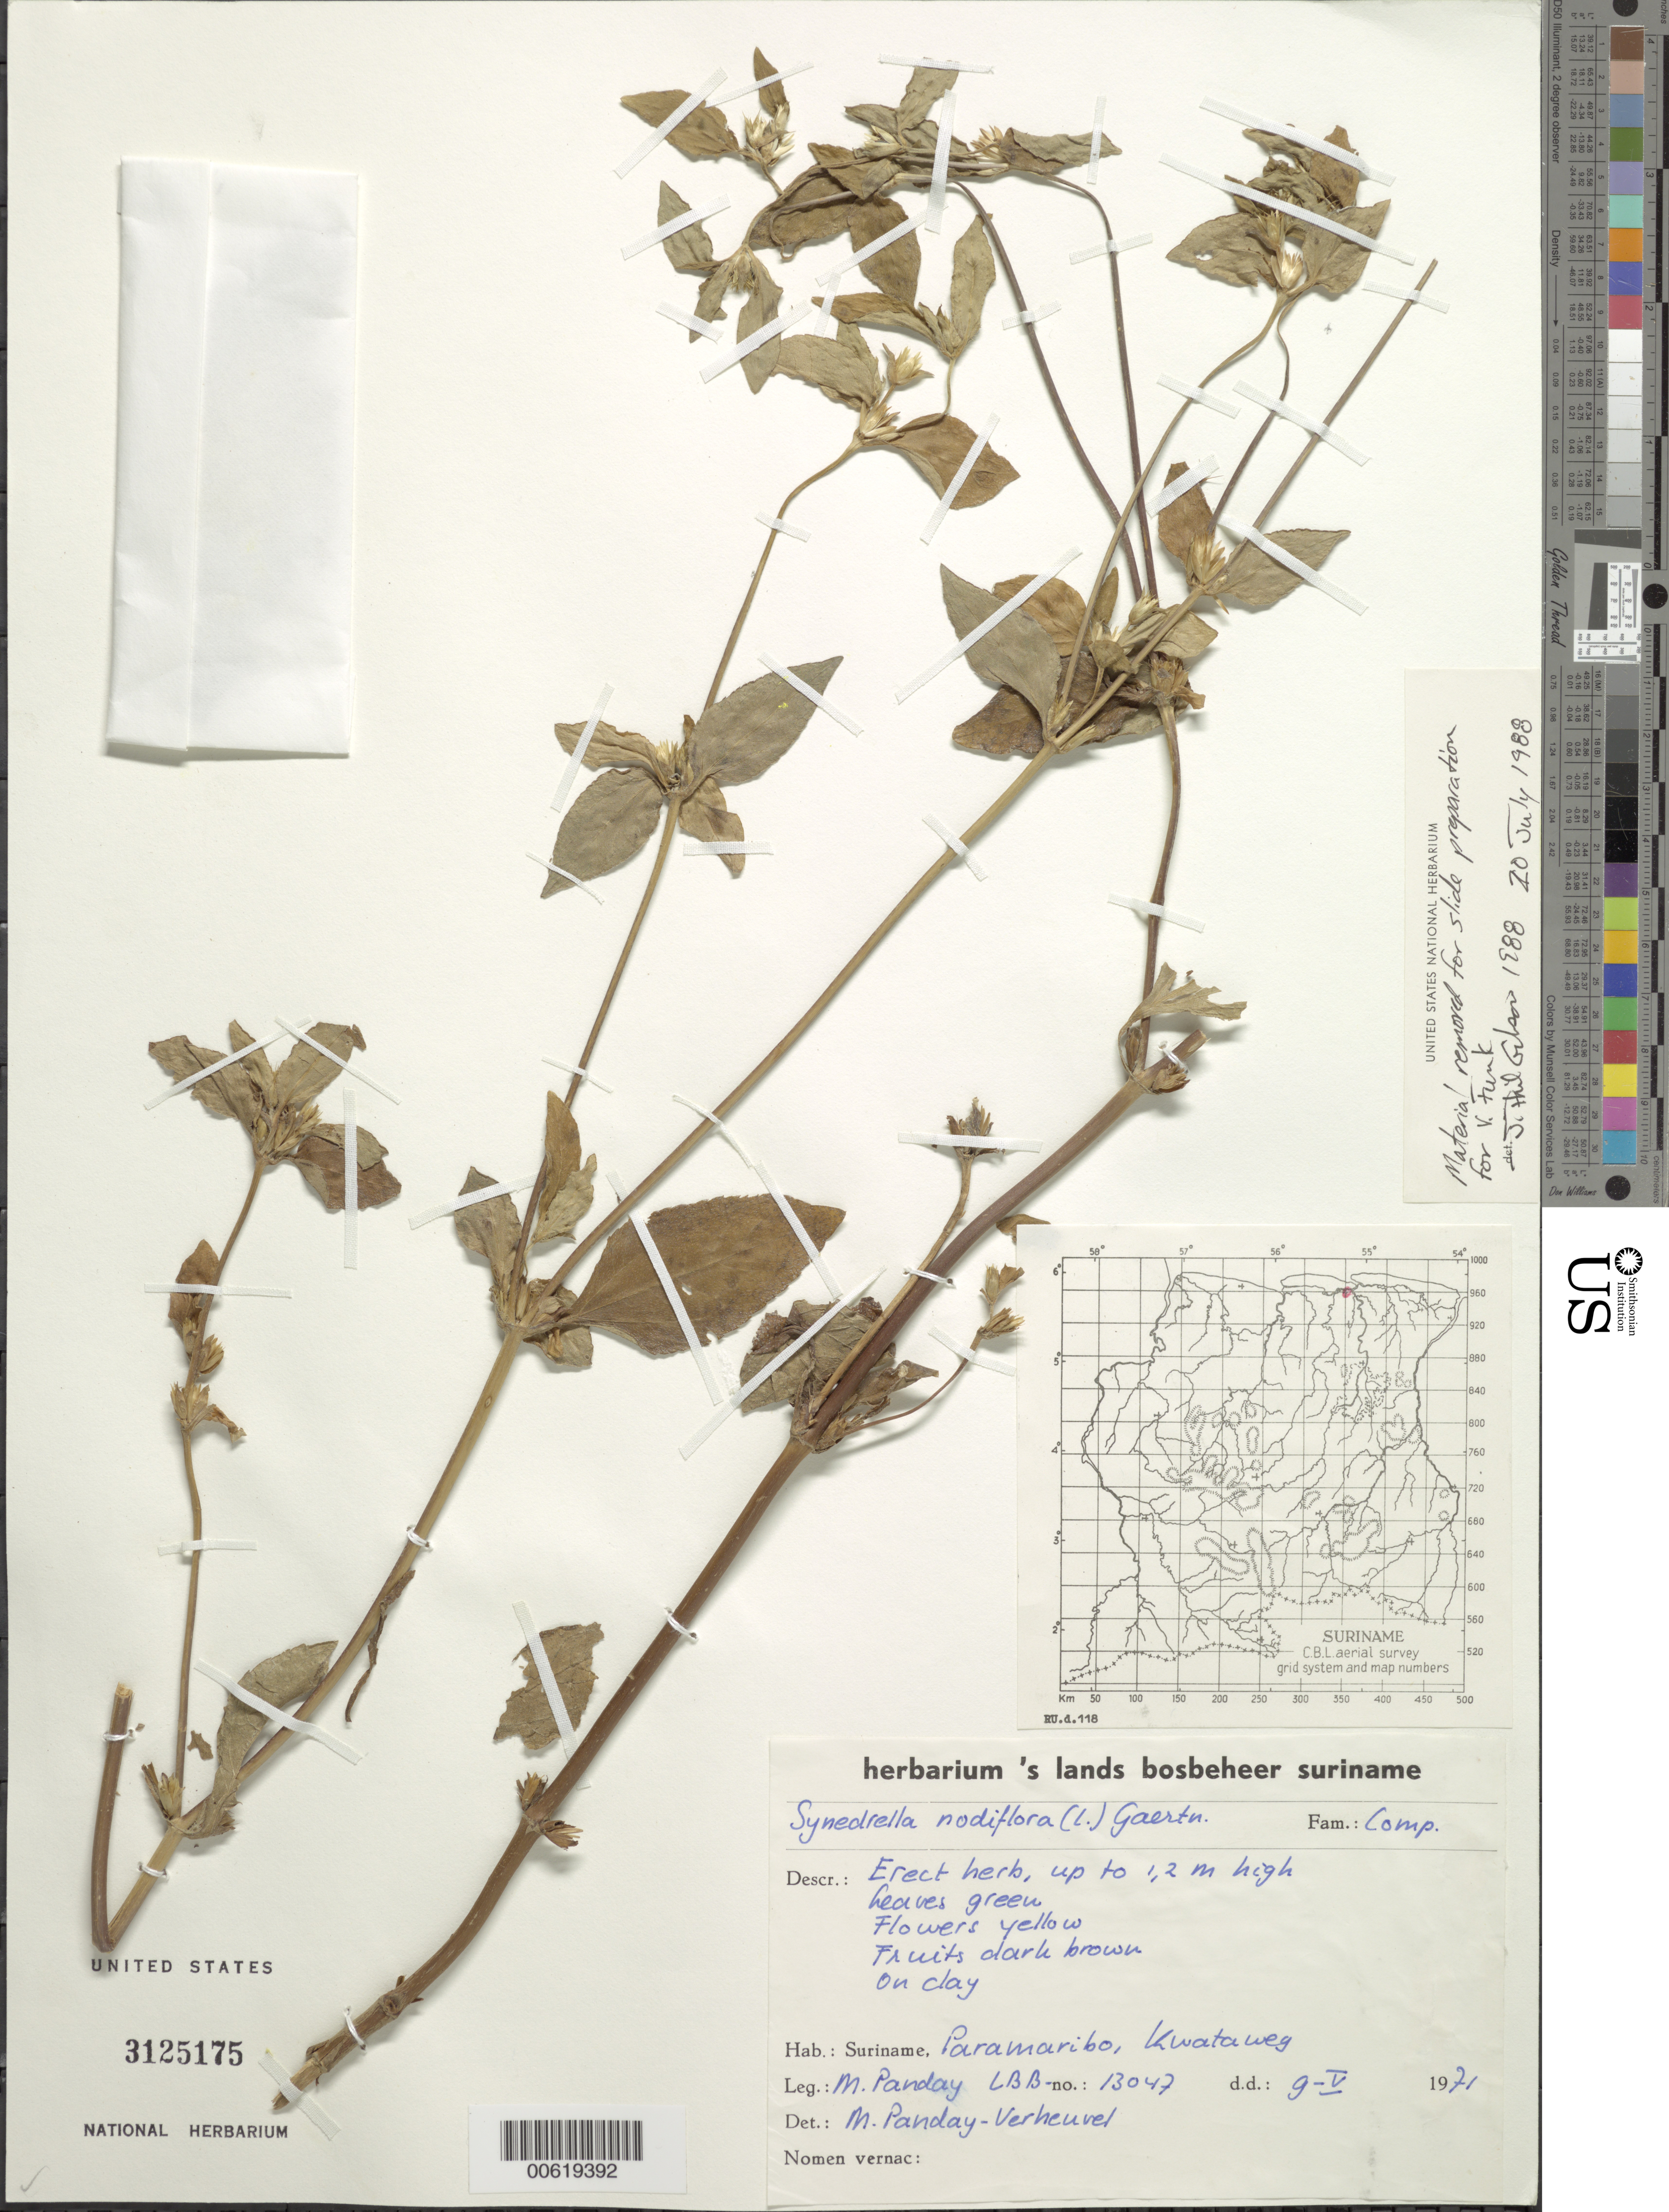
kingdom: Plantae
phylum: Tracheophyta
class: Magnoliopsida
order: Asterales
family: Asteraceae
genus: Synedrella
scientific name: Synedrella nodiflora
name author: (L.) Gaertn.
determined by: Panday-Verheuvel, --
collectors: M. Panday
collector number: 13047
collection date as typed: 9-May-71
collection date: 1971-05-09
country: Suriname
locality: Paramaribo, Kwattaweg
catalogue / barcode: US 3125175